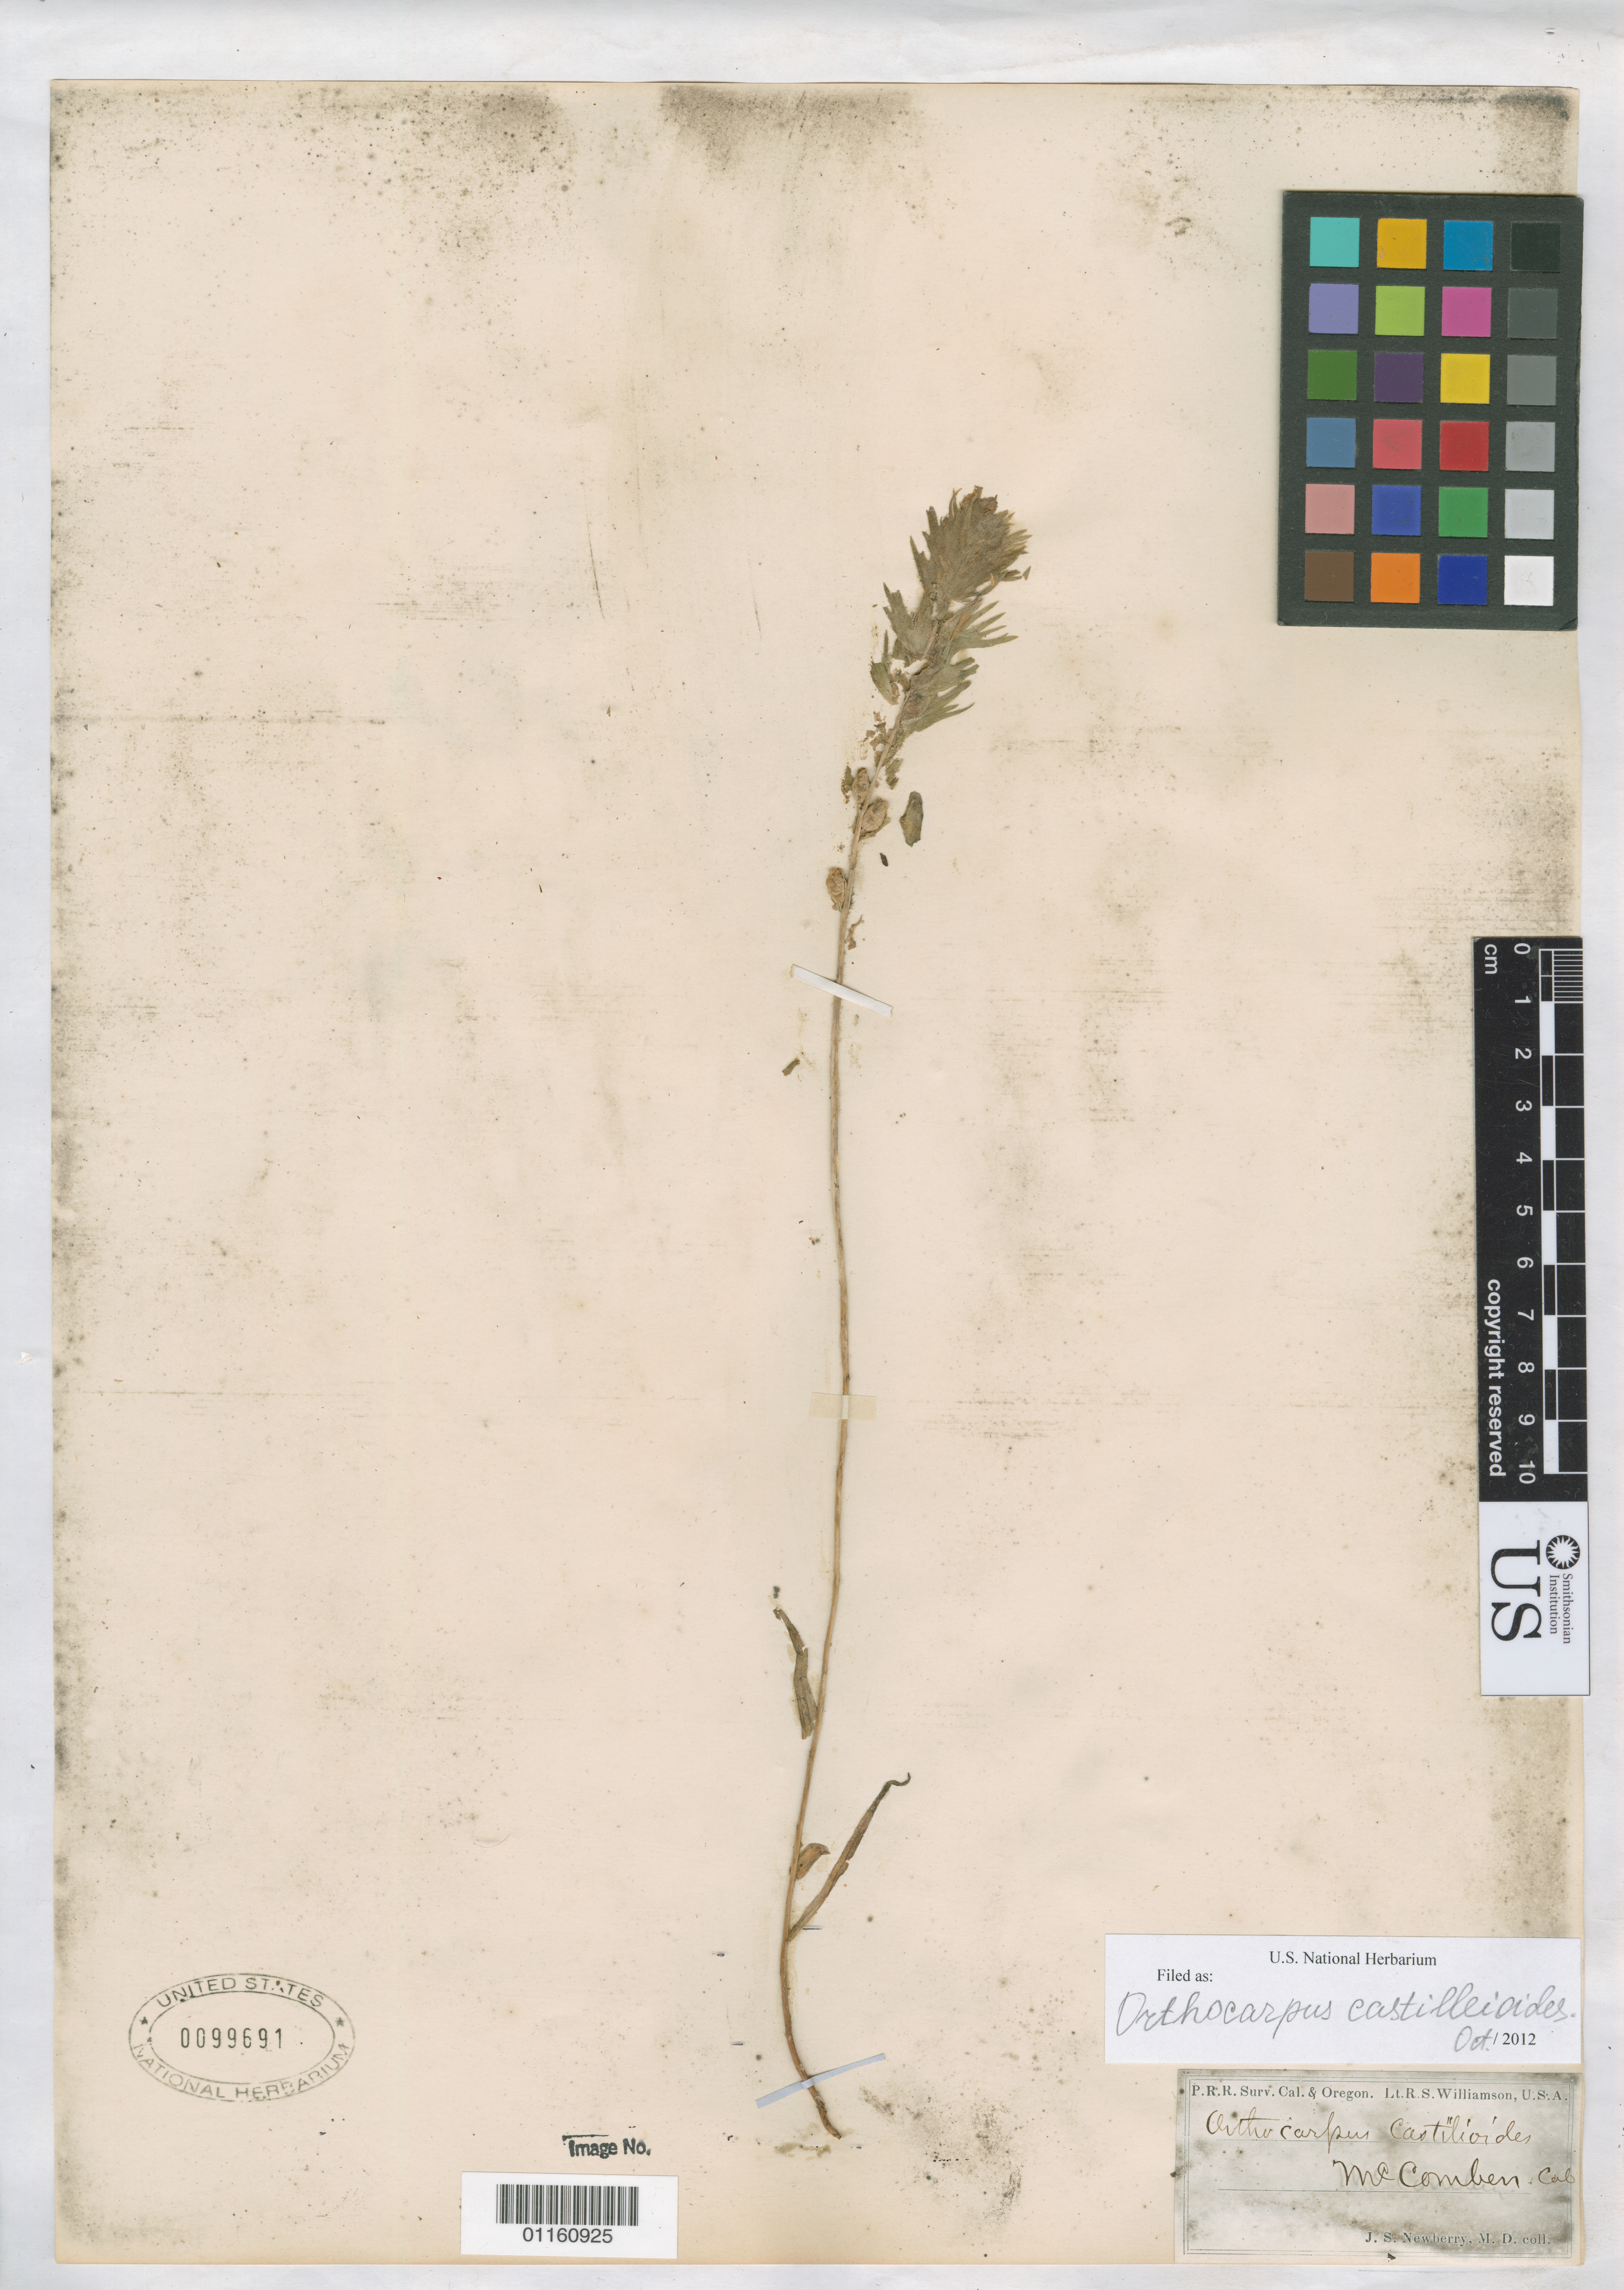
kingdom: Plantae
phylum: Tracheophyta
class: Magnoliopsida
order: Lamiales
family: Orobanchaceae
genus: Orthocarpus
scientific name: Orthocarpus castillejoides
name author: Benth.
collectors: J. S. Newberry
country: United States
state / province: California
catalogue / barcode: US 99691